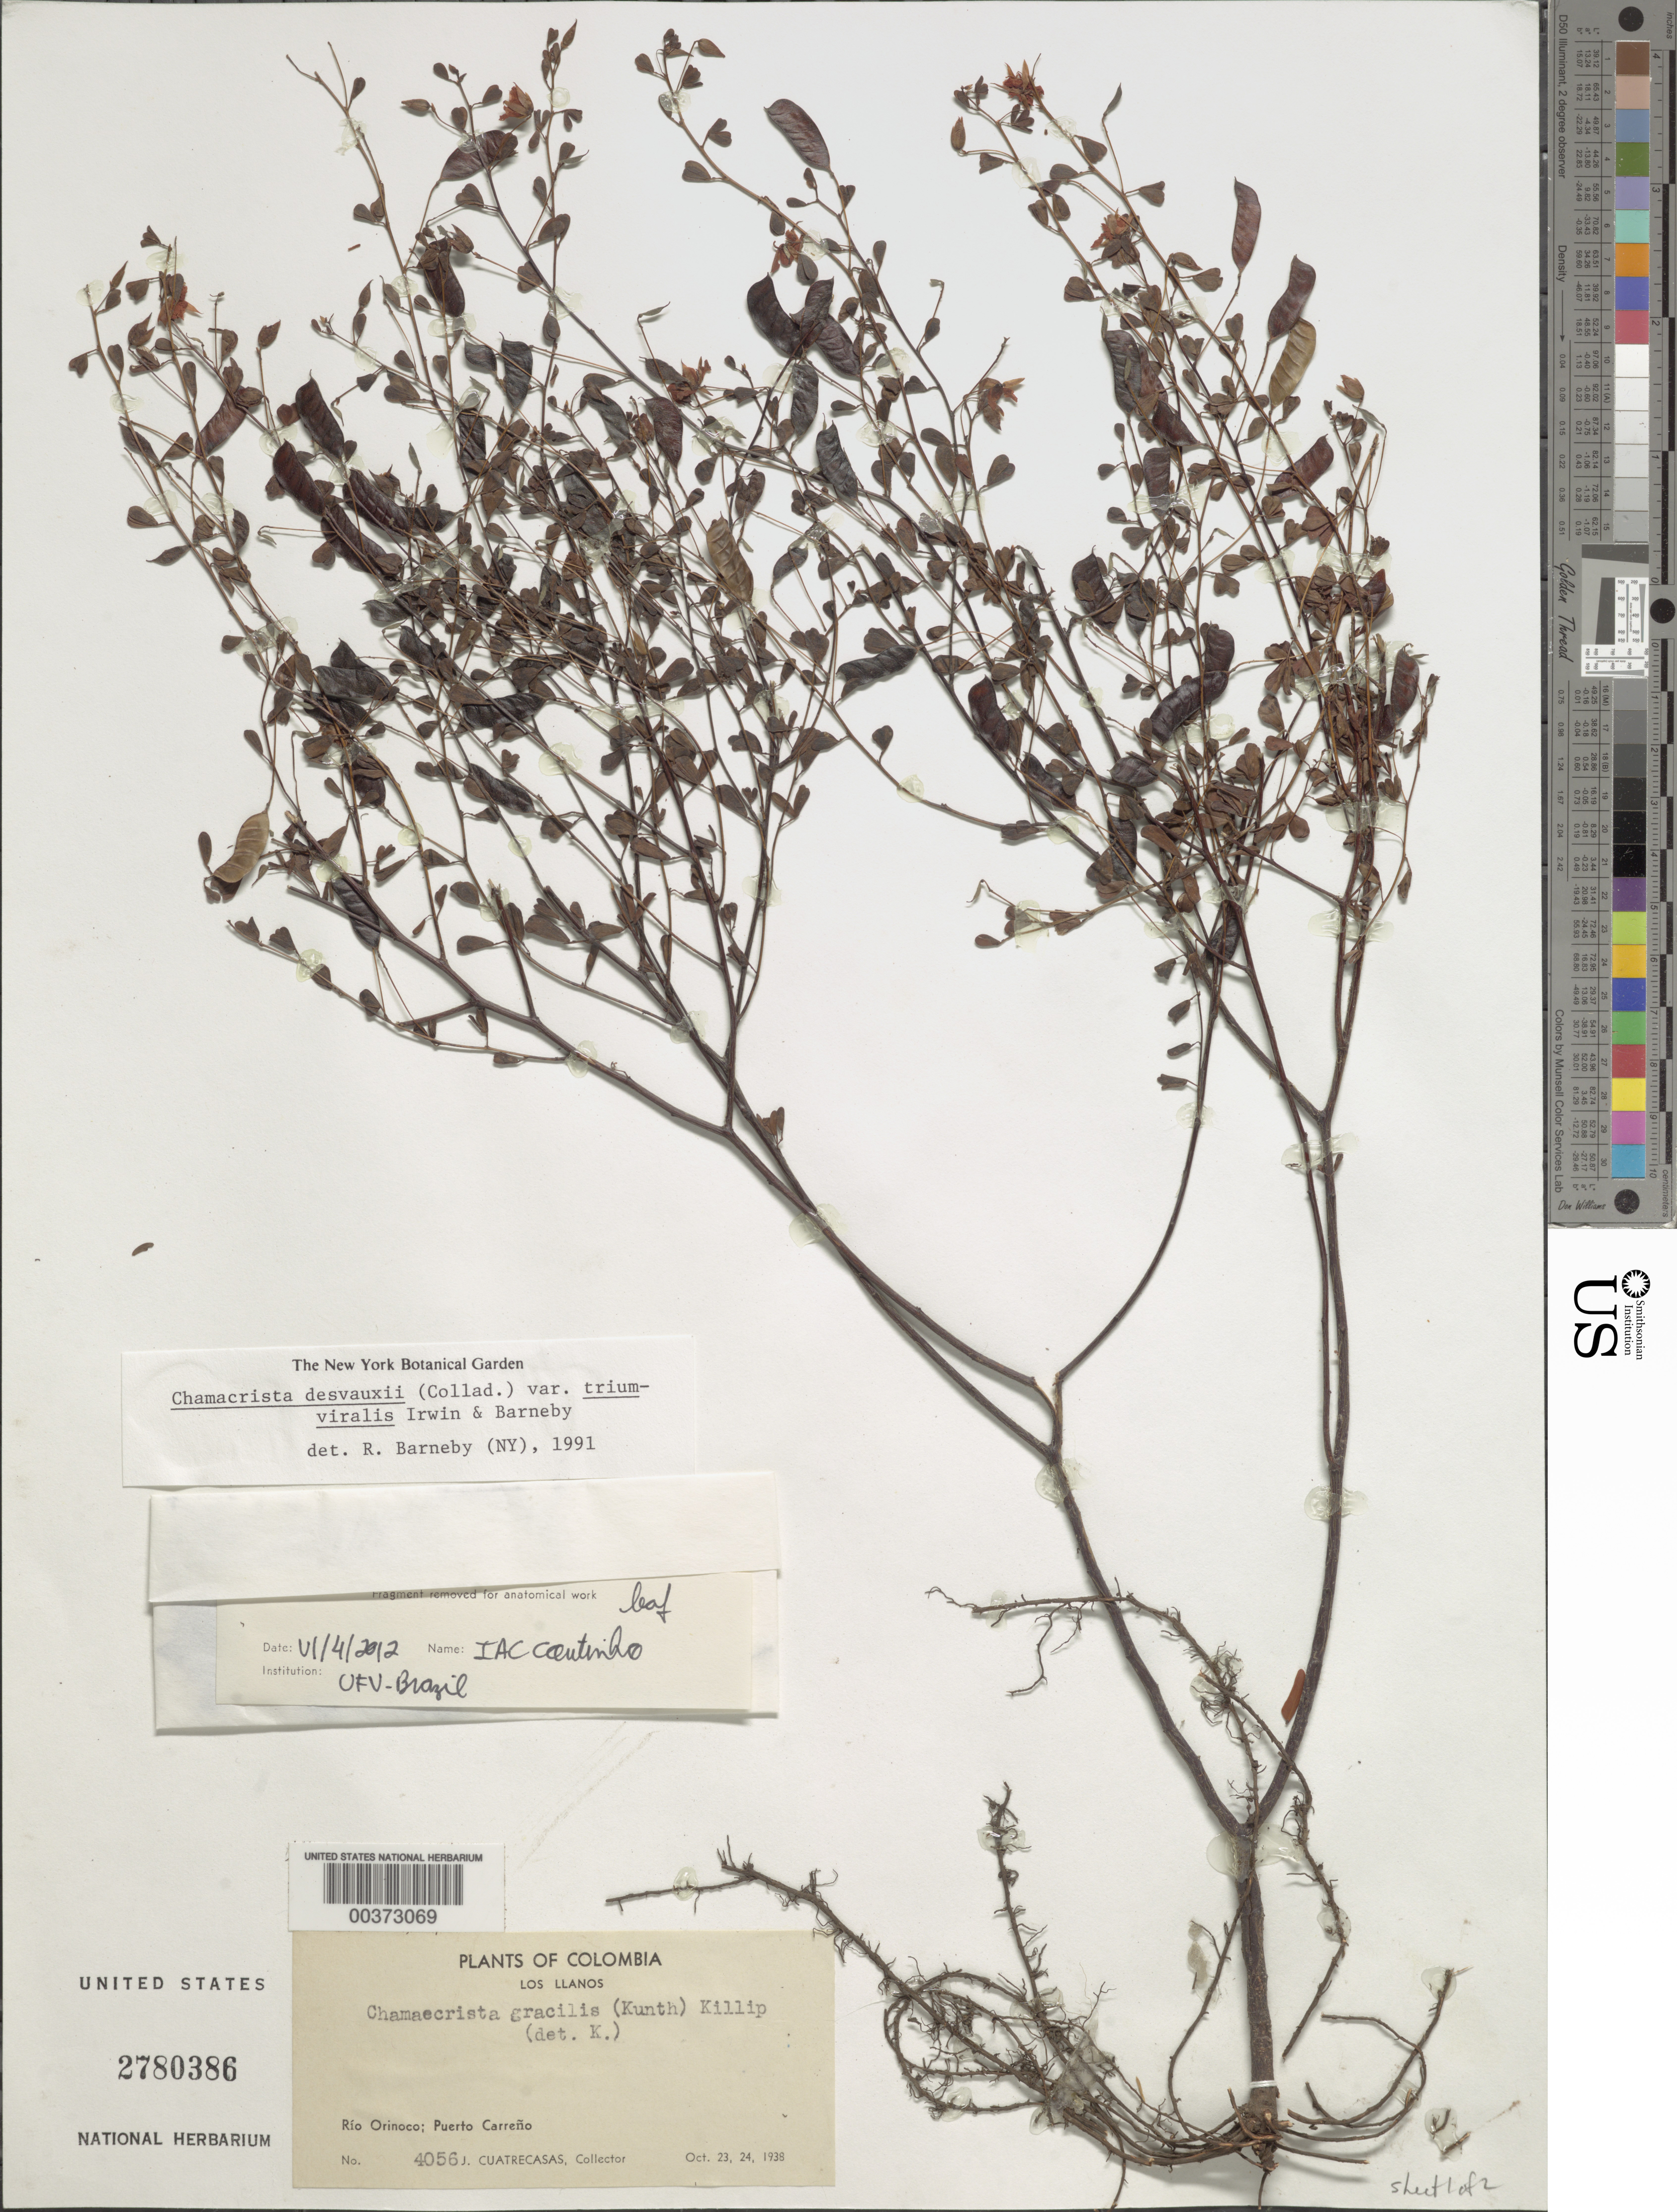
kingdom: Plantae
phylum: Tracheophyta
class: Magnoliopsida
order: Fabales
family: Fabaceae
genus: Chamaecrista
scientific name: Chamaecrista desvauxii var. triumviralis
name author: H.S. Irwin & Barneby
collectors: J. Cuatrecasas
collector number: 4056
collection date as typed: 23 Oct 1938 and 24 Oct 1938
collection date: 1938-10-23,1938-10-24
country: Colombia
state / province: Vichada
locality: Rio Orinoco; Puerto Carreno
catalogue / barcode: US 2780386